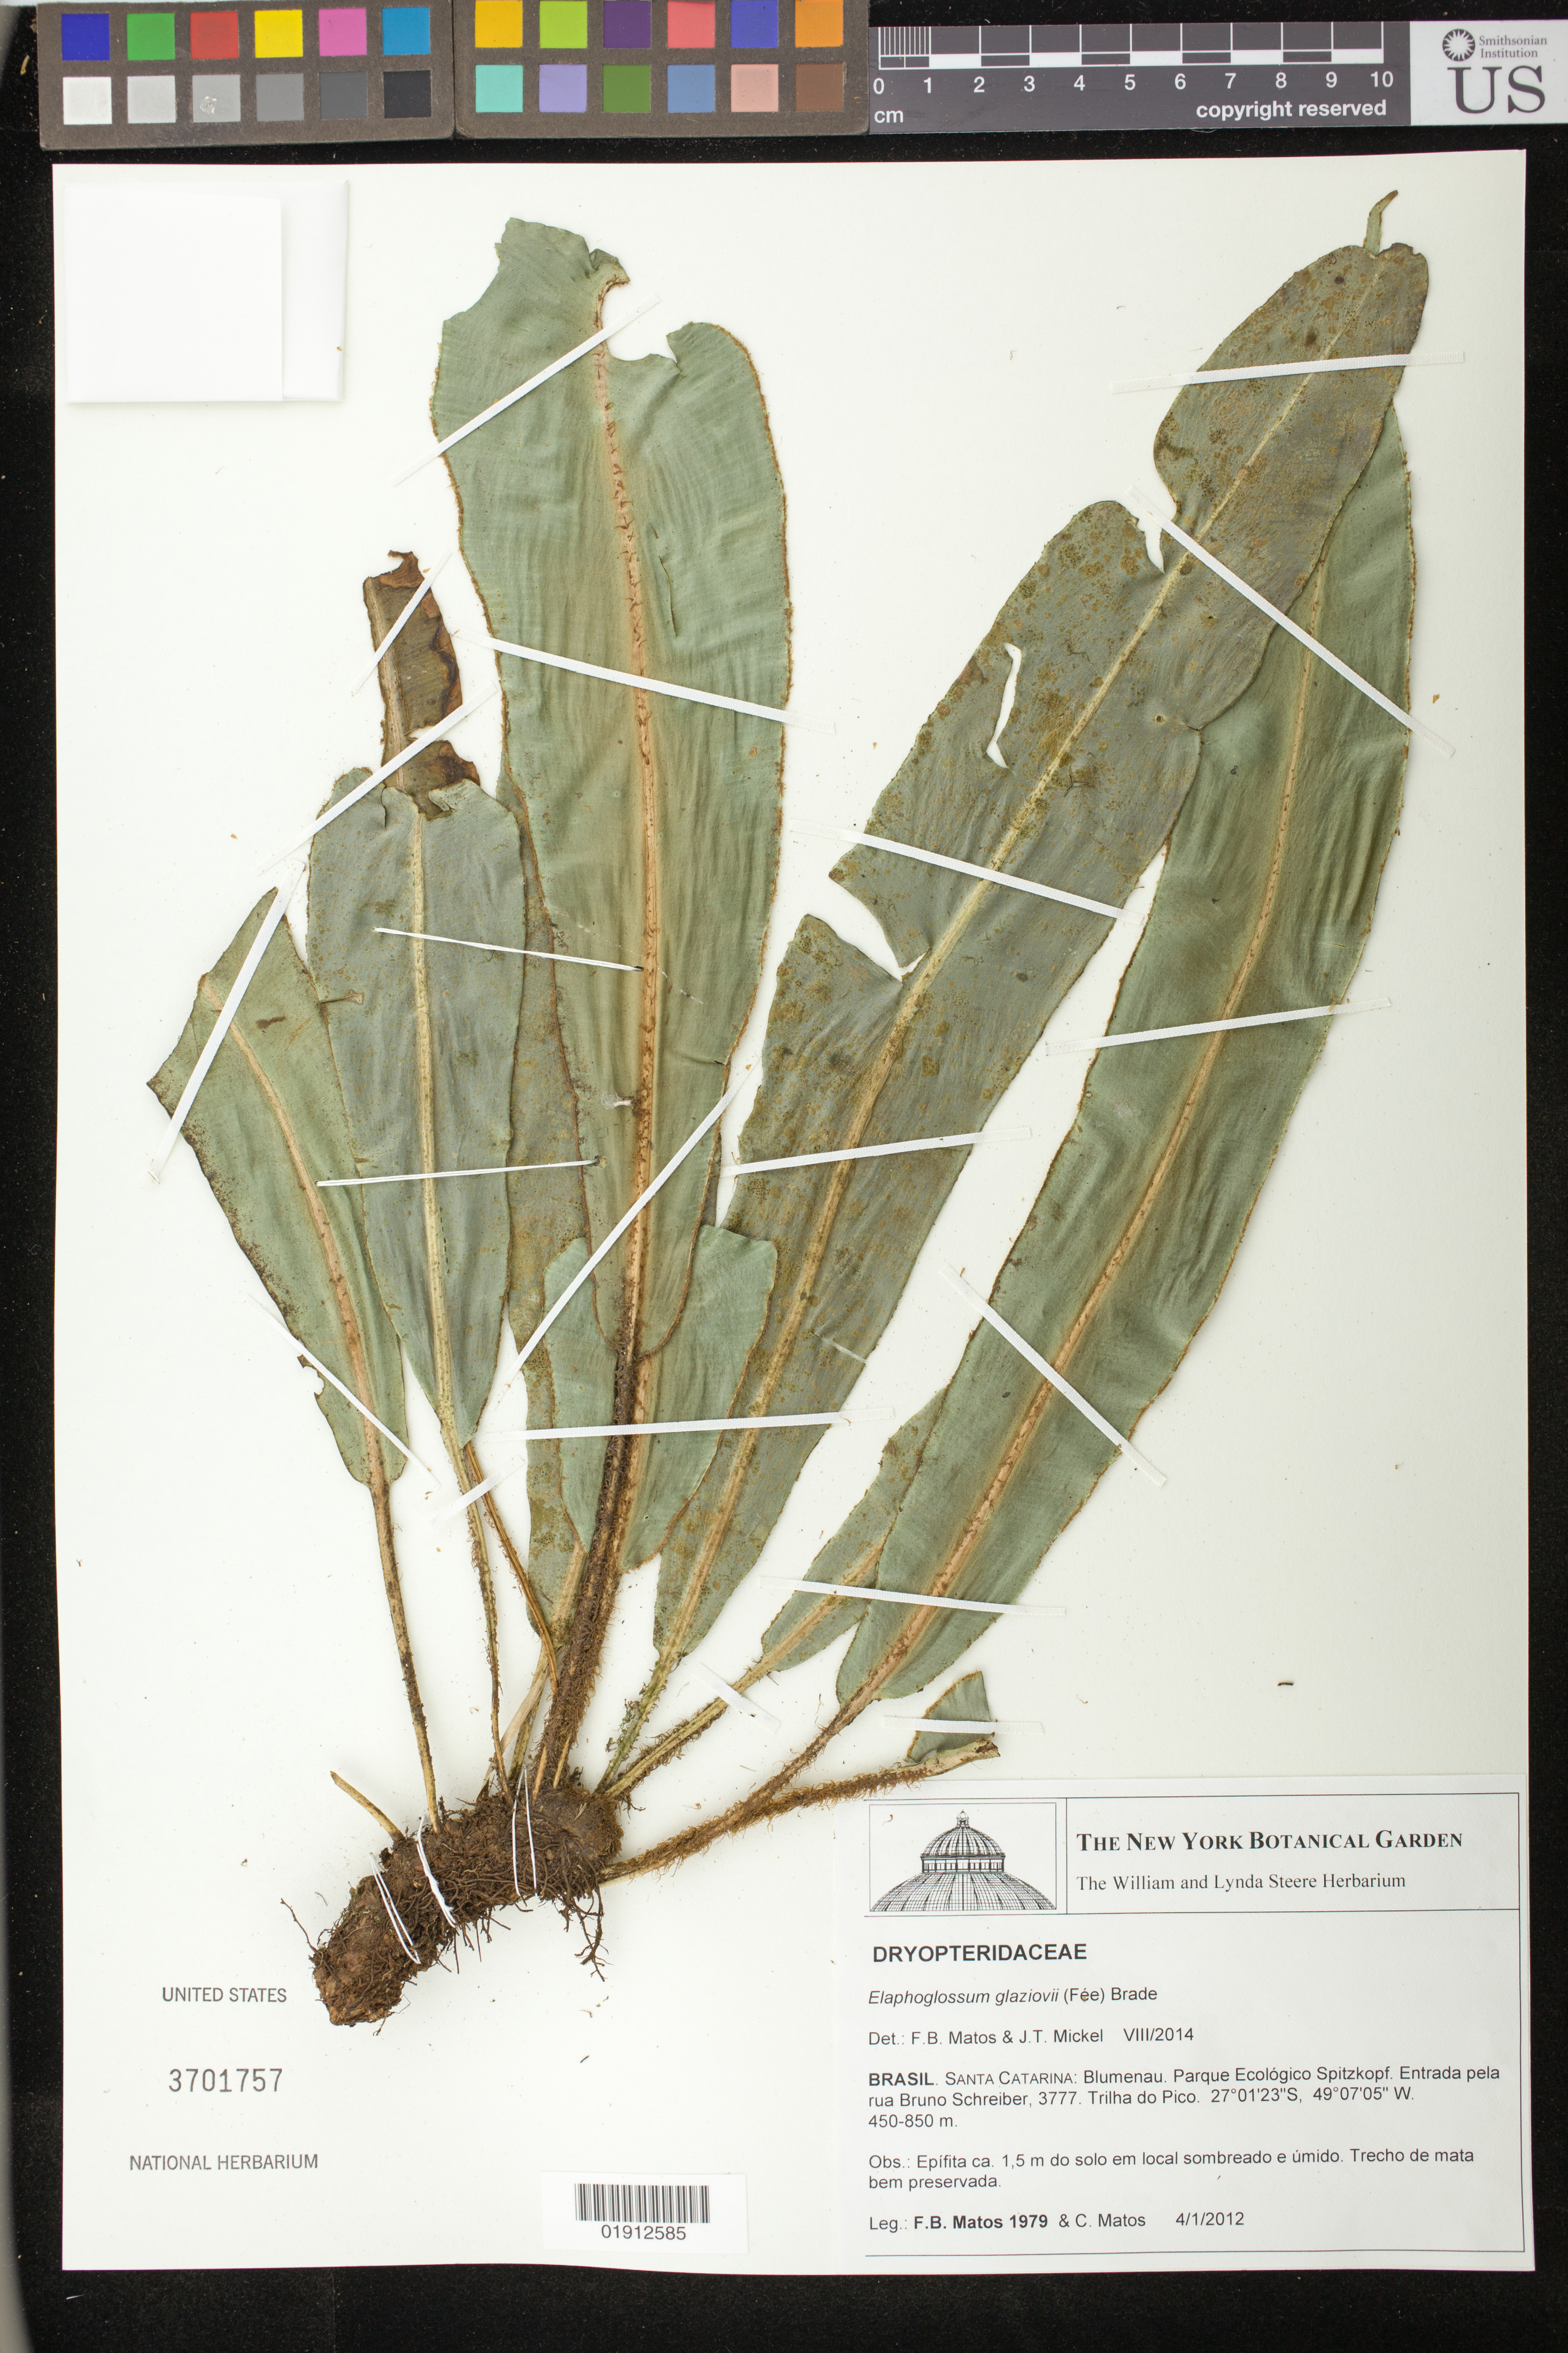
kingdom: Plantae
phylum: Tracheophyta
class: Polypodiopsida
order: Polypodiales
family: Dryopteridaceae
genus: Elaphoglossum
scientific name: Elaphoglossum glaziovii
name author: (Fée) Brade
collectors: F. Matos & C. Matos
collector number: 1979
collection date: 2012-01-04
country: Brazil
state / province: Santa Catarina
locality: Blumenau, Parque Ecologico Spitzkopf. Entrada pela rua Bruno Schreiber, 3777. Trilha do Pico.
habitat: Trecho de mata bem preservada.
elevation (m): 450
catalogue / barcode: US 3701757